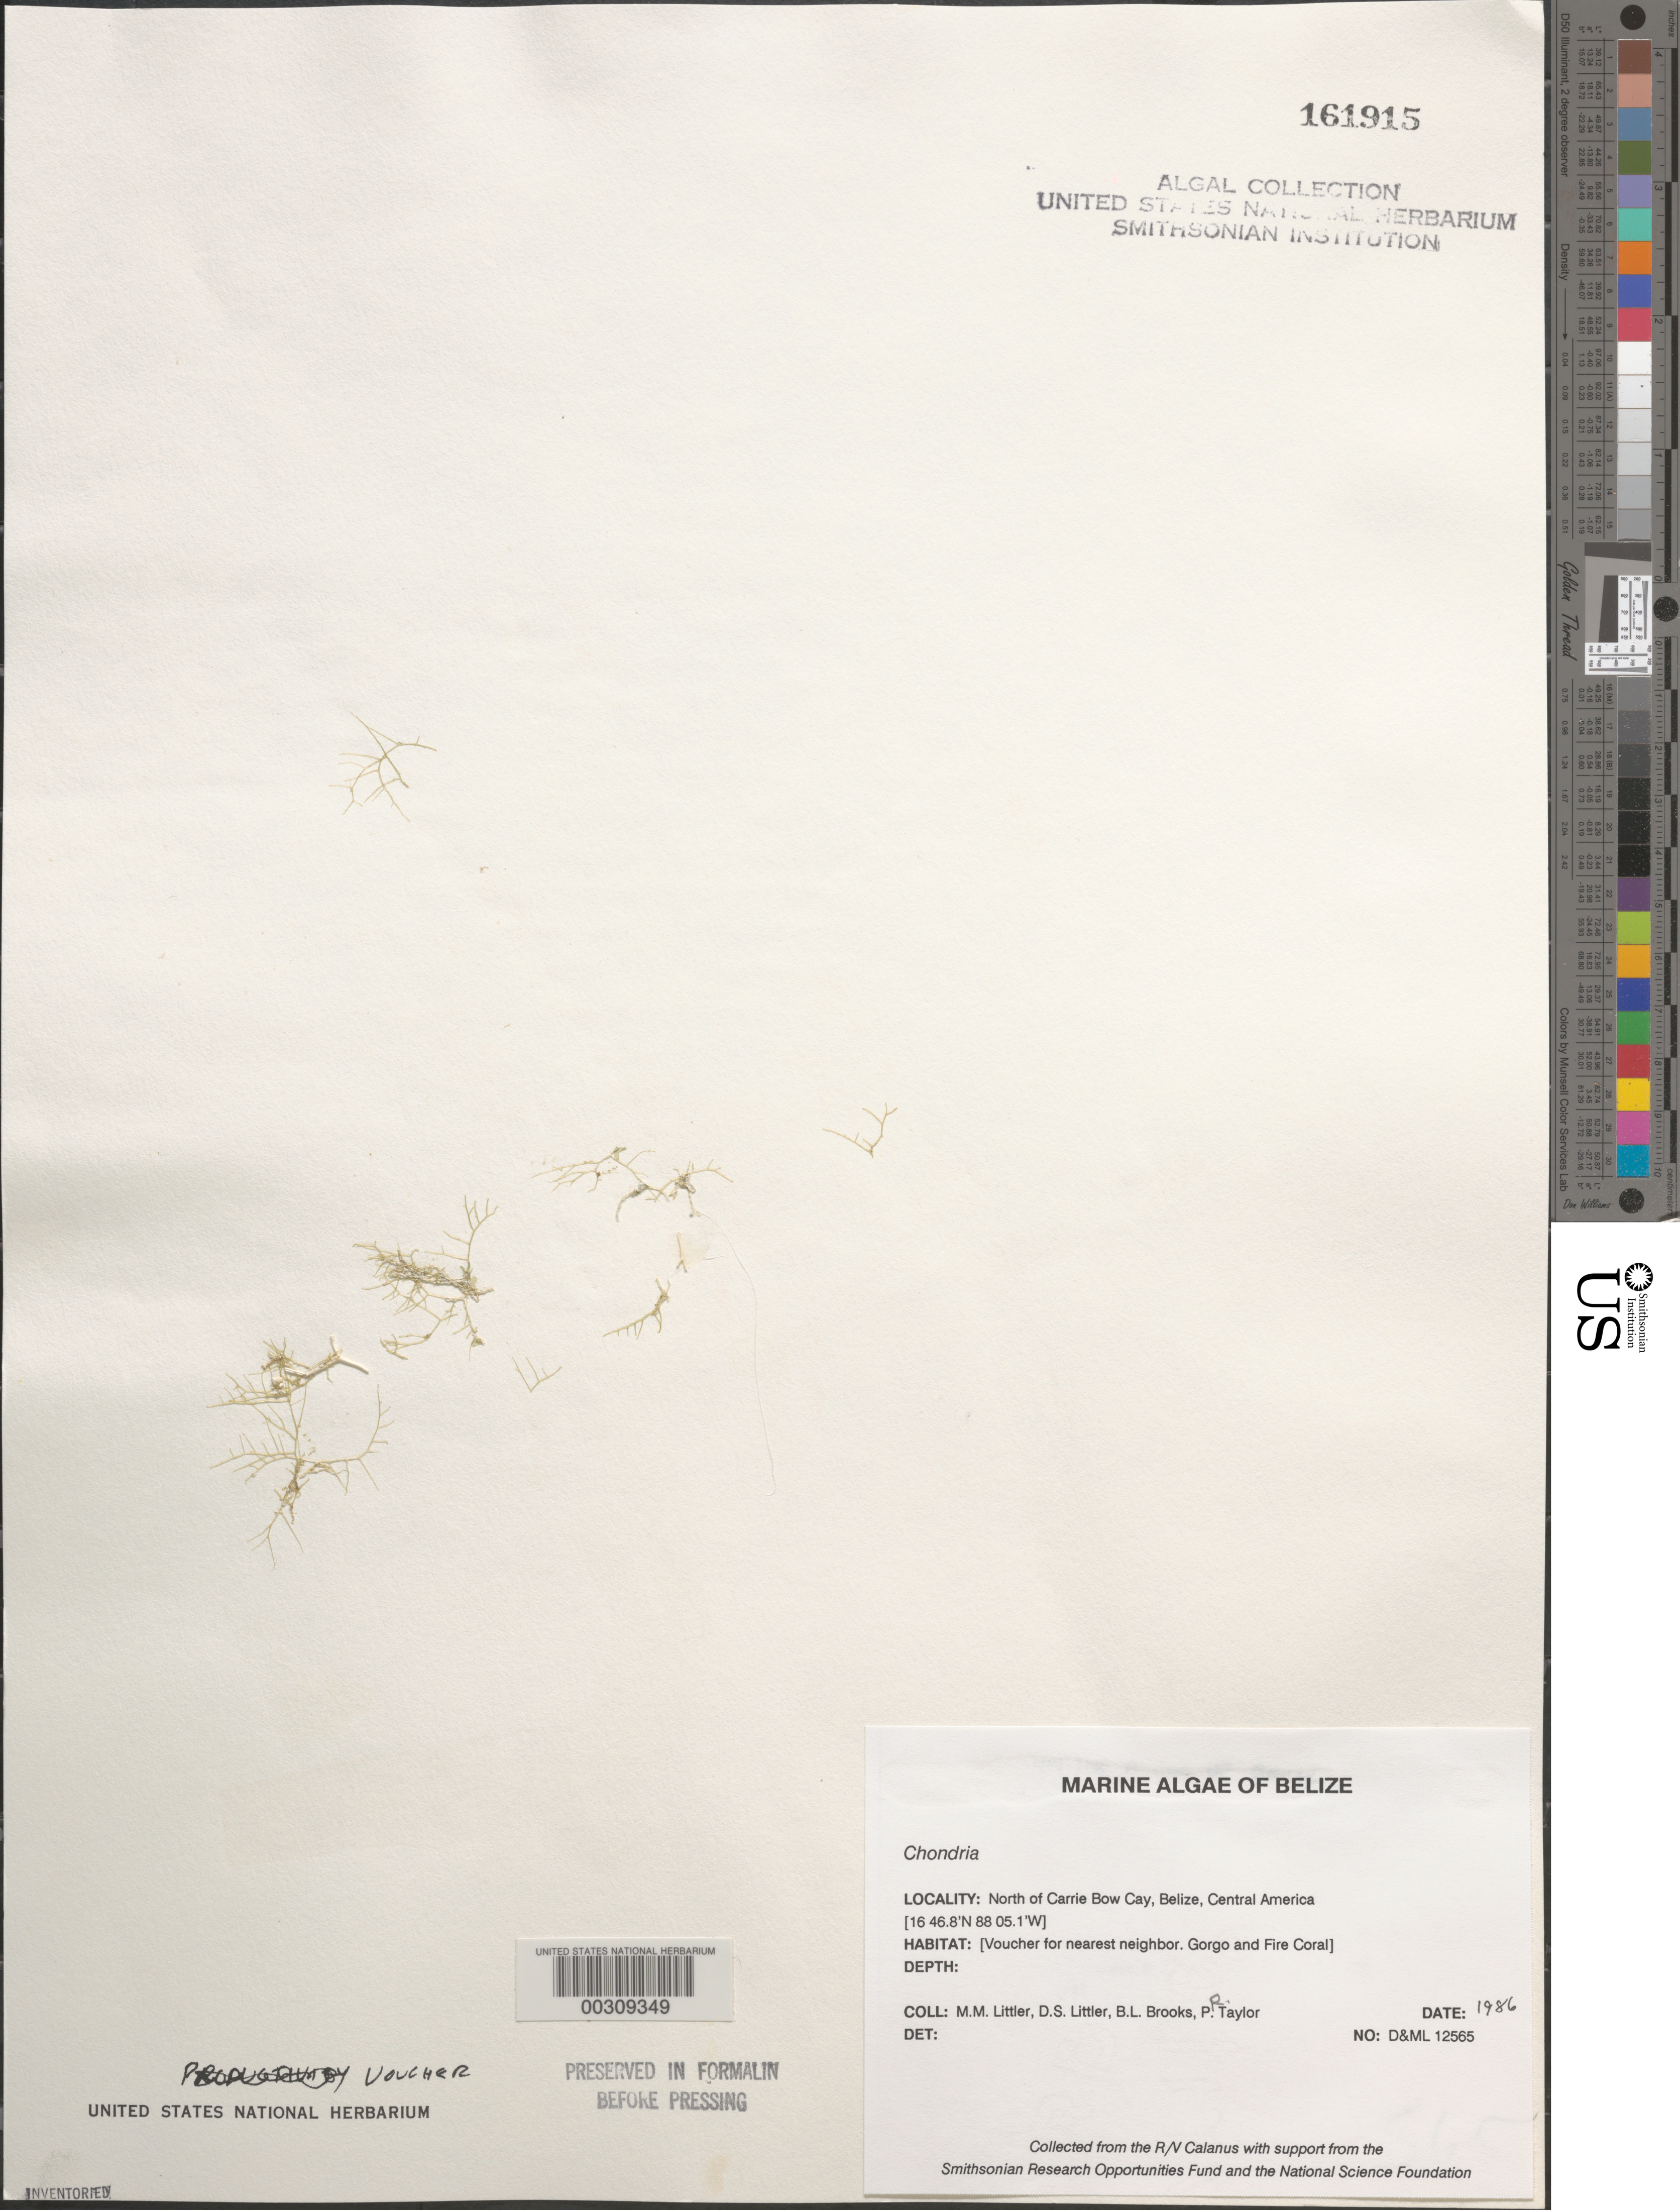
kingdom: Plantae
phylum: Rhodophyta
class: Florideophyceae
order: Ceramiales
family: Rhodomelaceae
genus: Chondria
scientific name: Chondria sp.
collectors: M. M. Littler, D. S. Littler, B. Brooks & P. R. Taylor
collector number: D&ML 12565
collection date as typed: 1986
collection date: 1986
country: Belize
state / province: Stann Creek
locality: North of Carrie Bow Cay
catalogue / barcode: US 161915